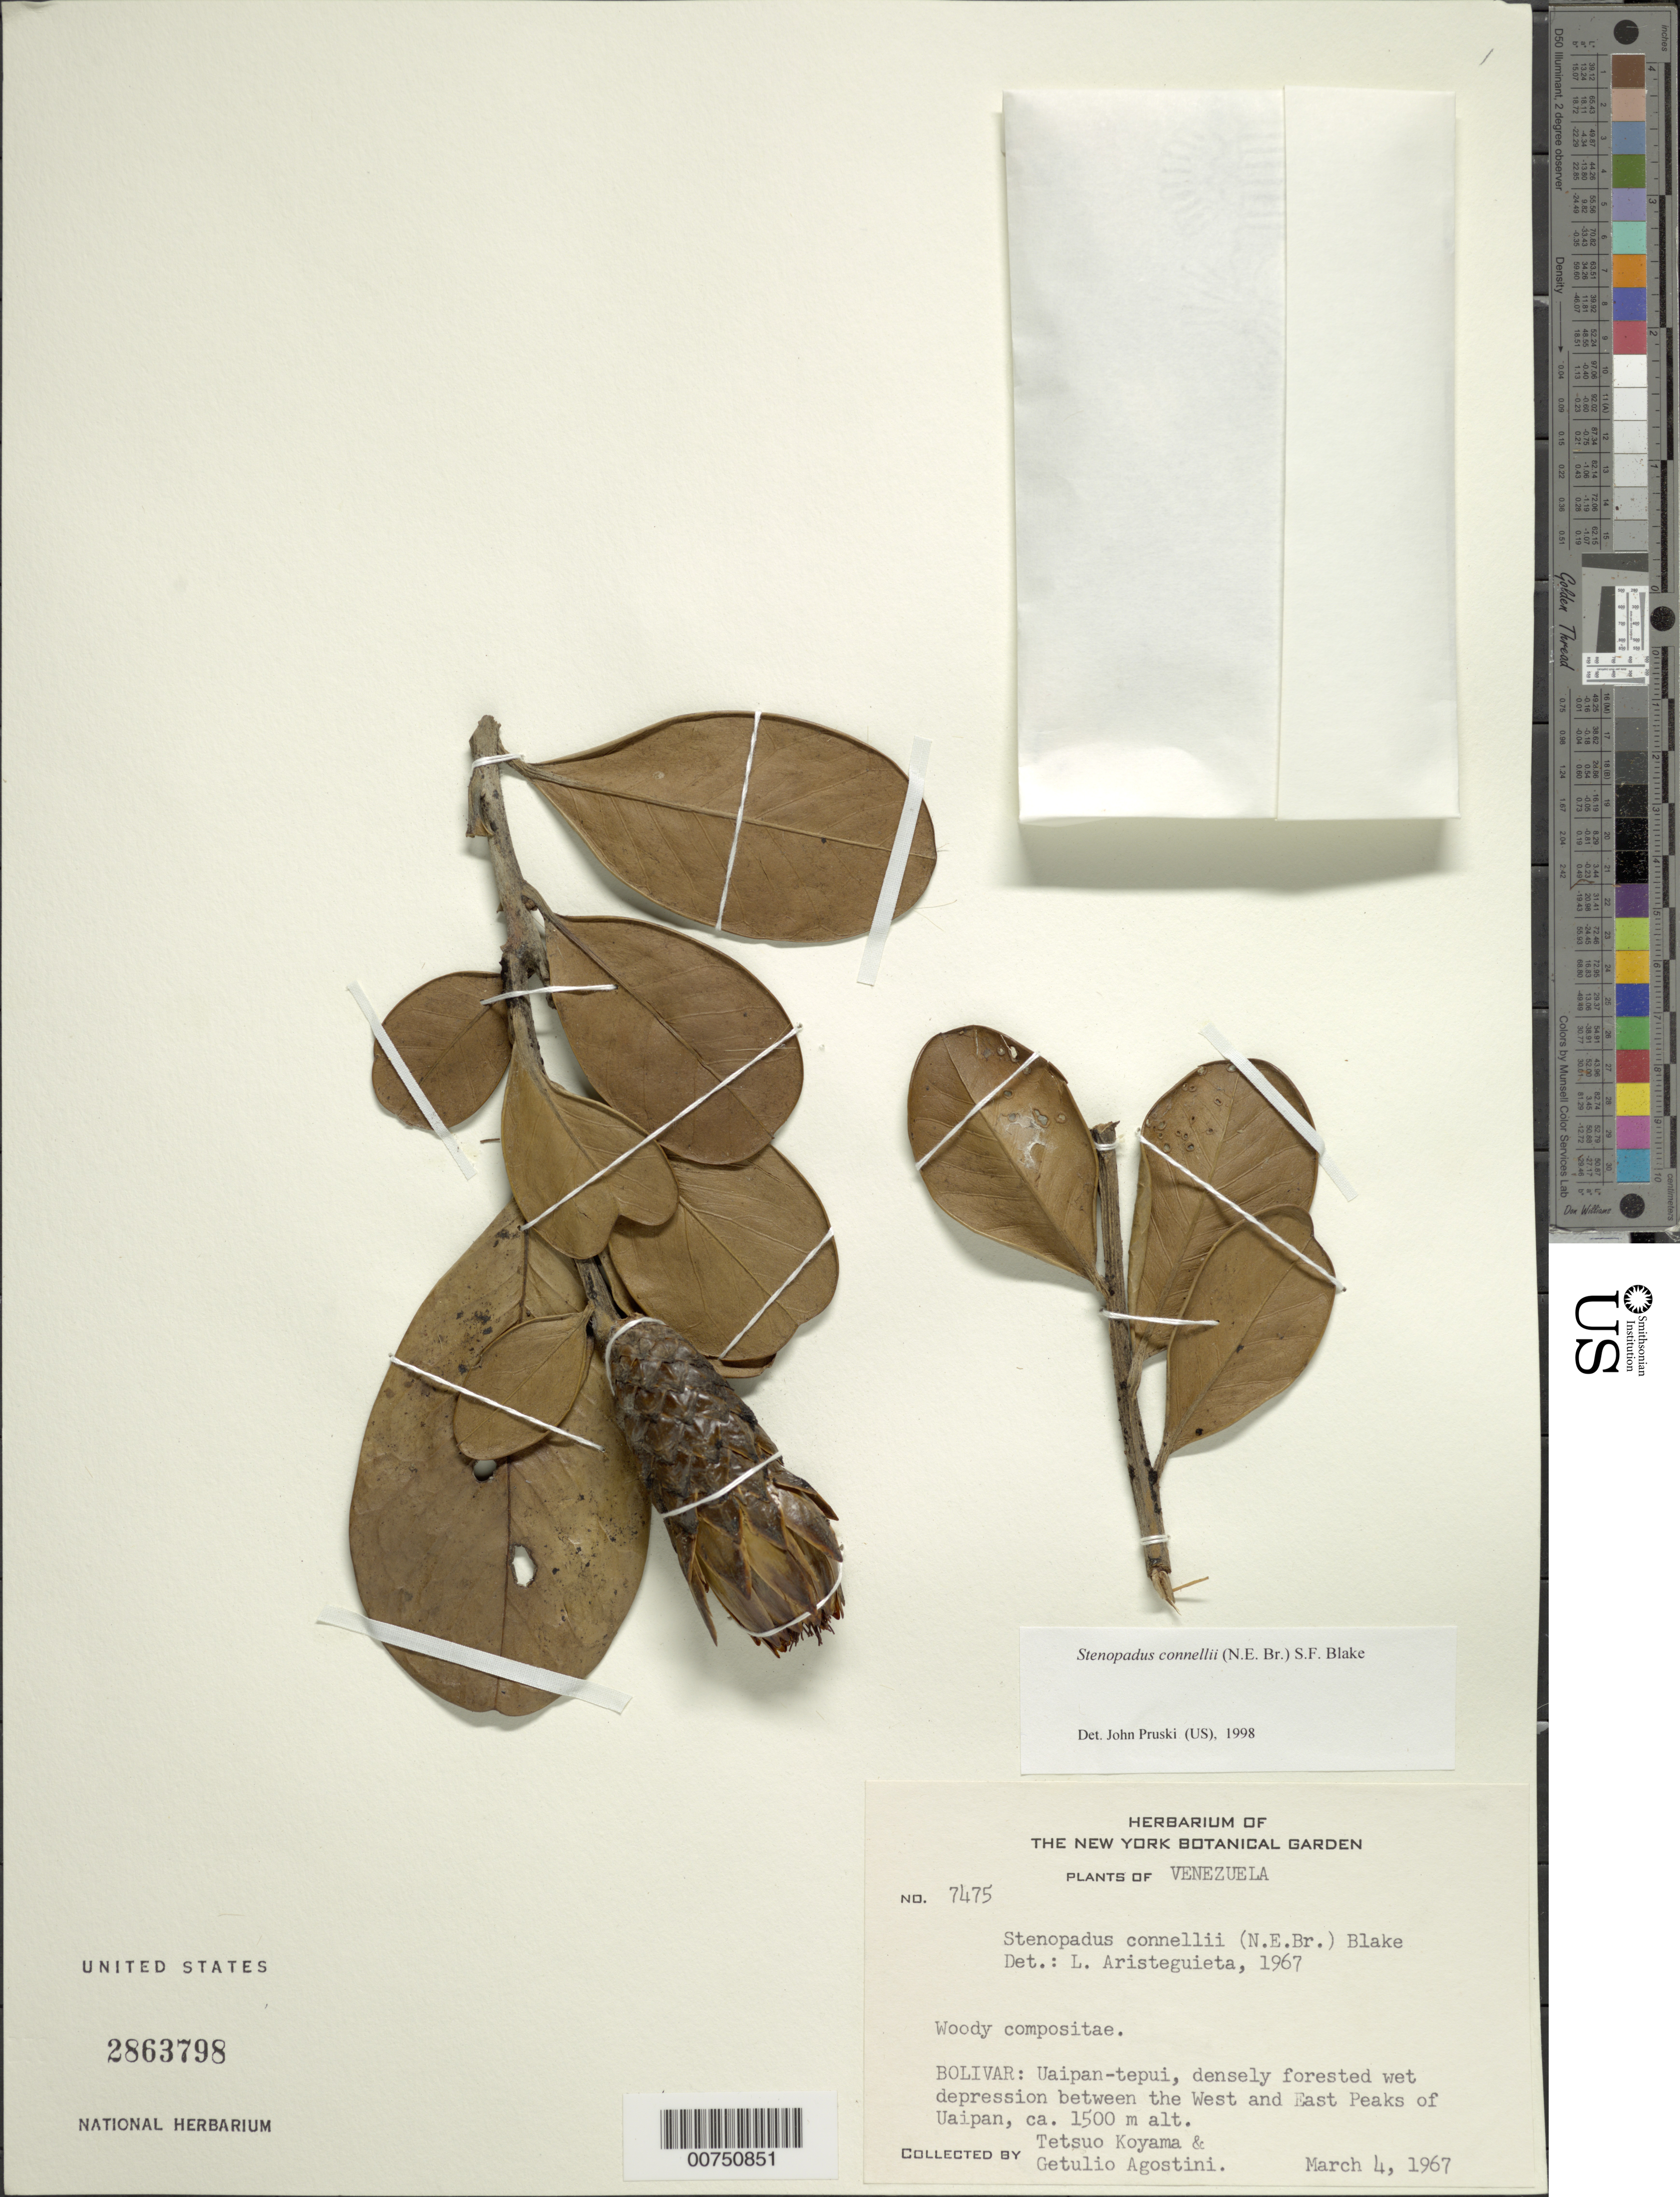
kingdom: Plantae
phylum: Tracheophyta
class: Magnoliopsida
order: Asterales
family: Asteraceae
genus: Stenopadus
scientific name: Stenopadus connellii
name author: (N.E. Br.) S.F. Blake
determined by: Pruski, J. F.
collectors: T. Koyama & G. Agostini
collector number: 7475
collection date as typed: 4-Mar-67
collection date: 1967-03-04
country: Venezuela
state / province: Bolívar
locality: Uaipan-tepuí, between the West and East Peaks of Uaipan-tepuí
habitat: Densely forested wet depression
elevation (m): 1500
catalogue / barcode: US 2863798